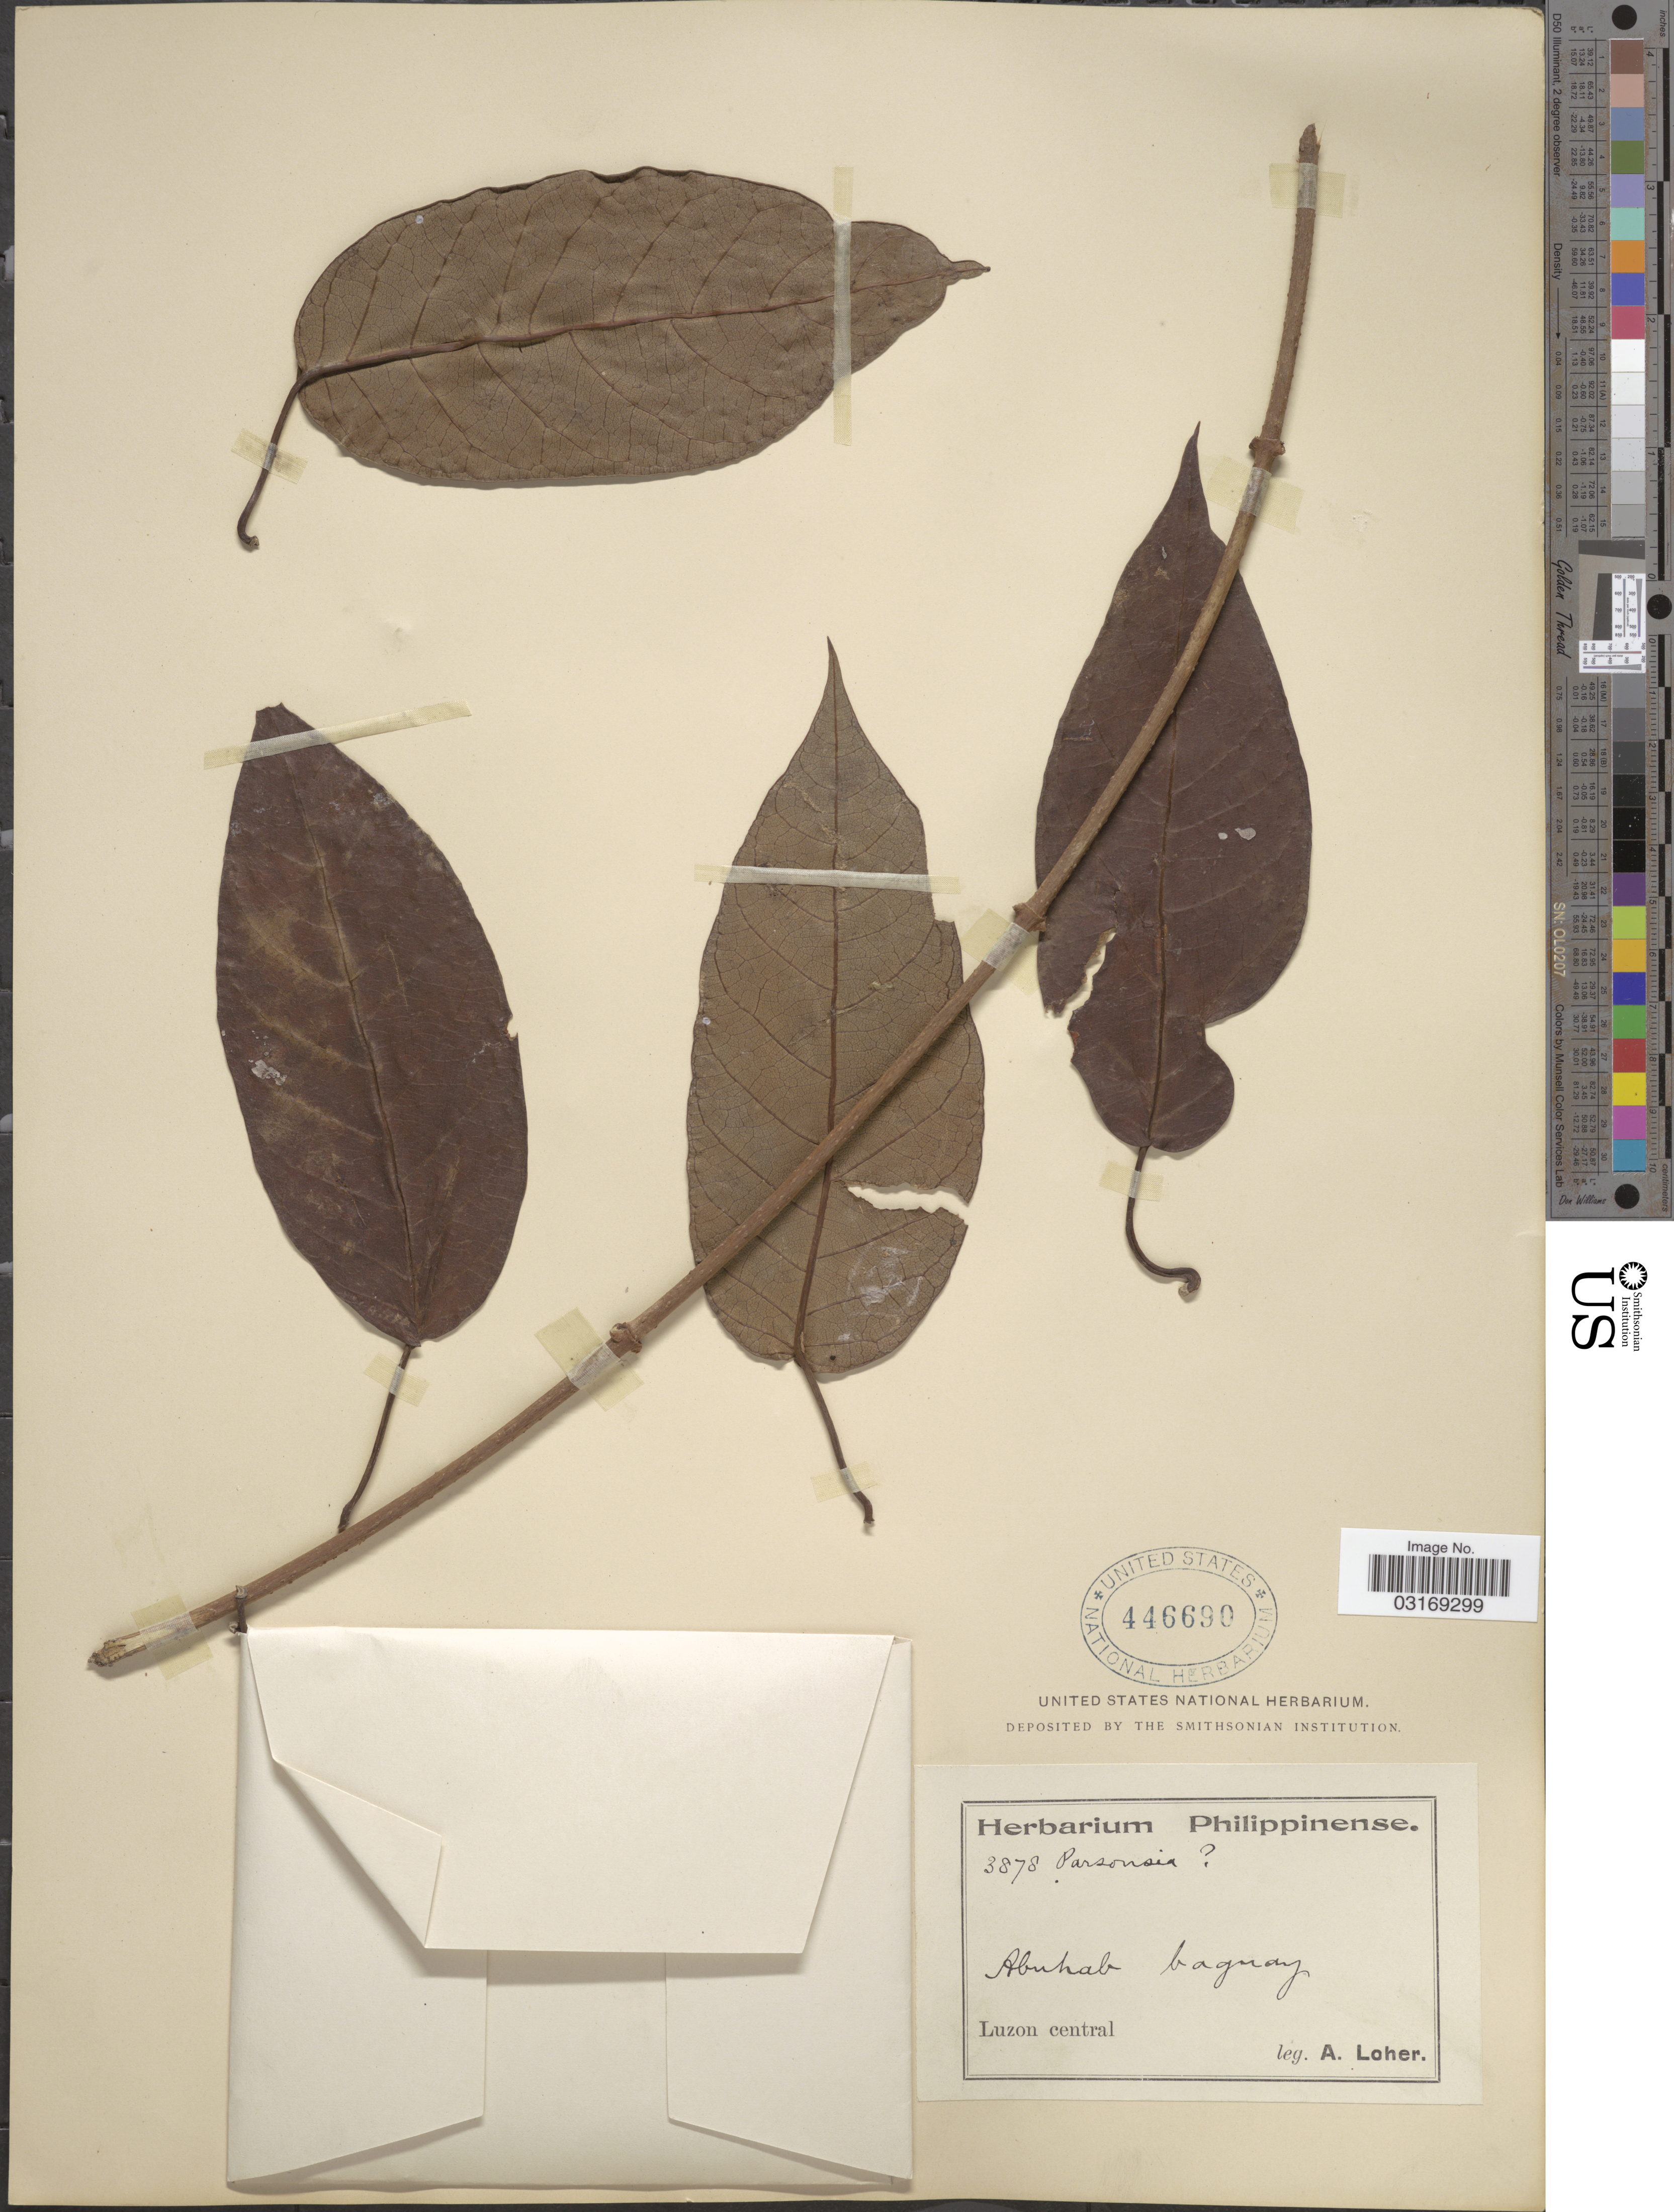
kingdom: Plantae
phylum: Tracheophyta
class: Magnoliopsida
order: Gentianales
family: Apocynaceae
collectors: A. Loher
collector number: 3878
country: Philippines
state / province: Central Luzon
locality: Abuhab bagnay.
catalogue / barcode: US 446690